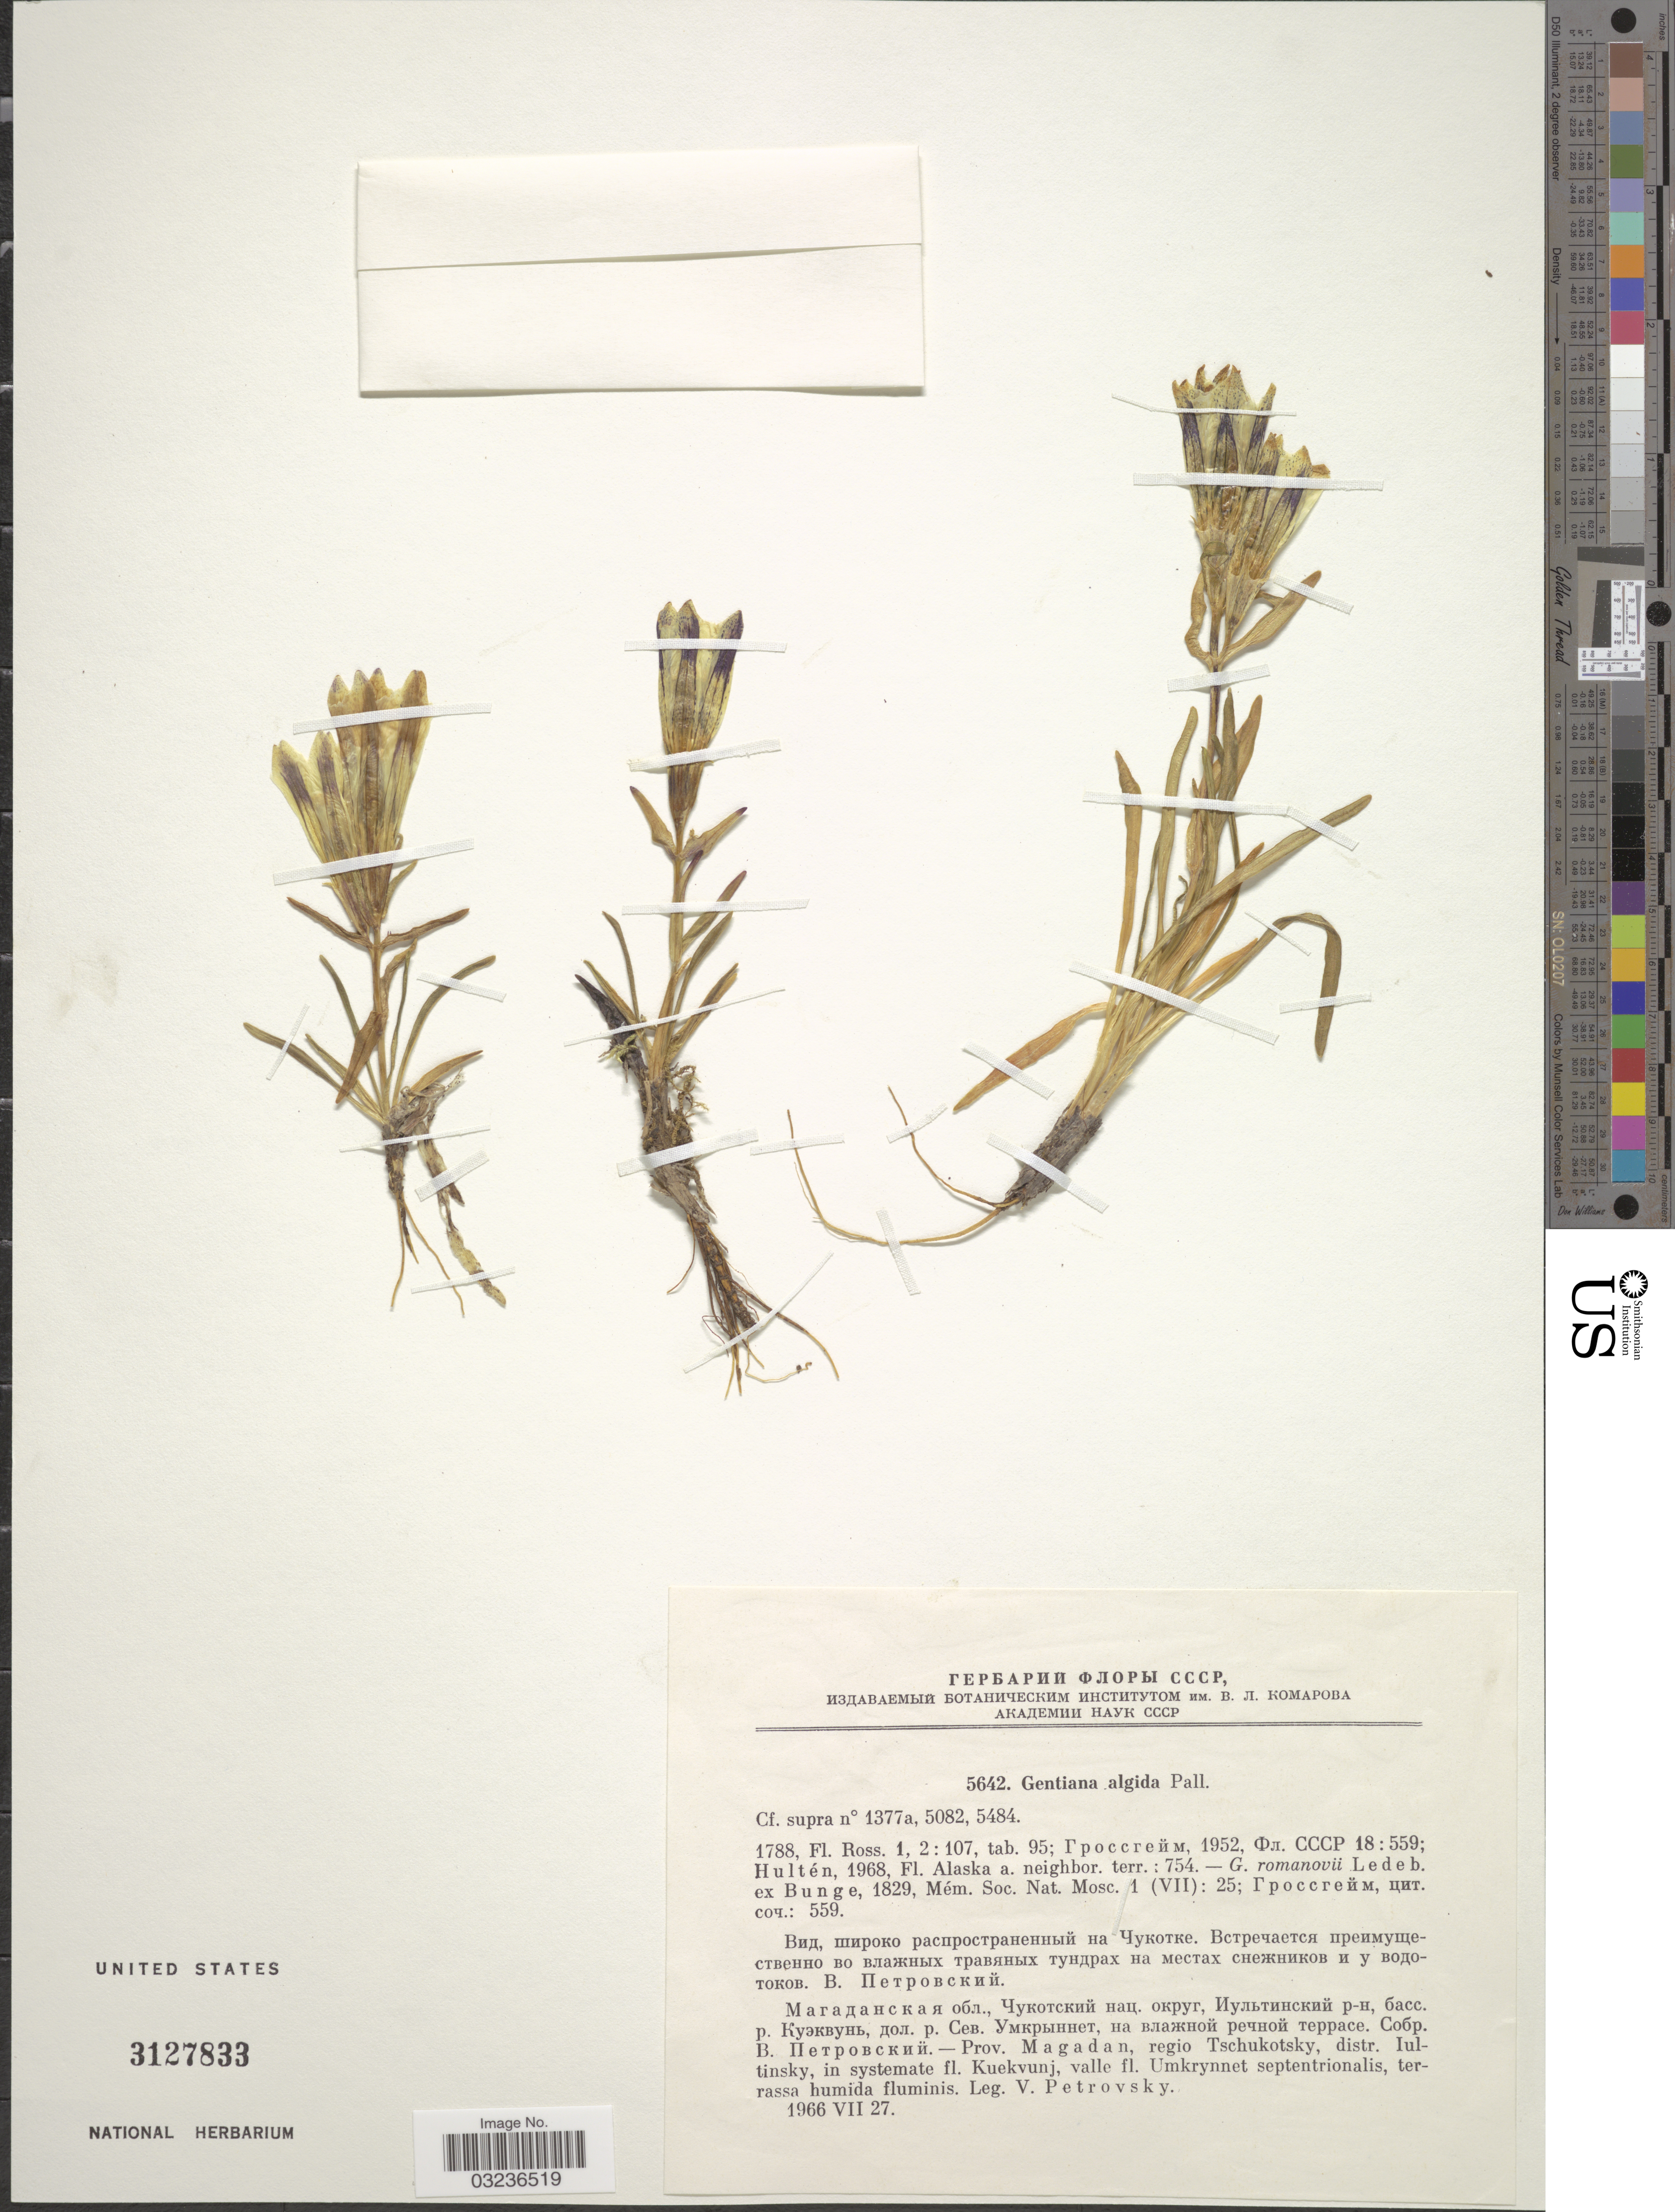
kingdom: Plantae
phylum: Tracheophyta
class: Magnoliopsida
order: Gentianales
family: Gentianaceae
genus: Gentiana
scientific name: Gentiana algida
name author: Pall.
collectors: V. Petrovsky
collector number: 5642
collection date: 1966-07-27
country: Russian Federation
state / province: Magadan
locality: Prov. Magadan, regio Tschukotsky, distr. Iultinsky, in systemate fl. Kuekvunj, valle fl. Umkrynnet septentrionalis, terrassa humida fluminis.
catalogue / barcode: US 3127833